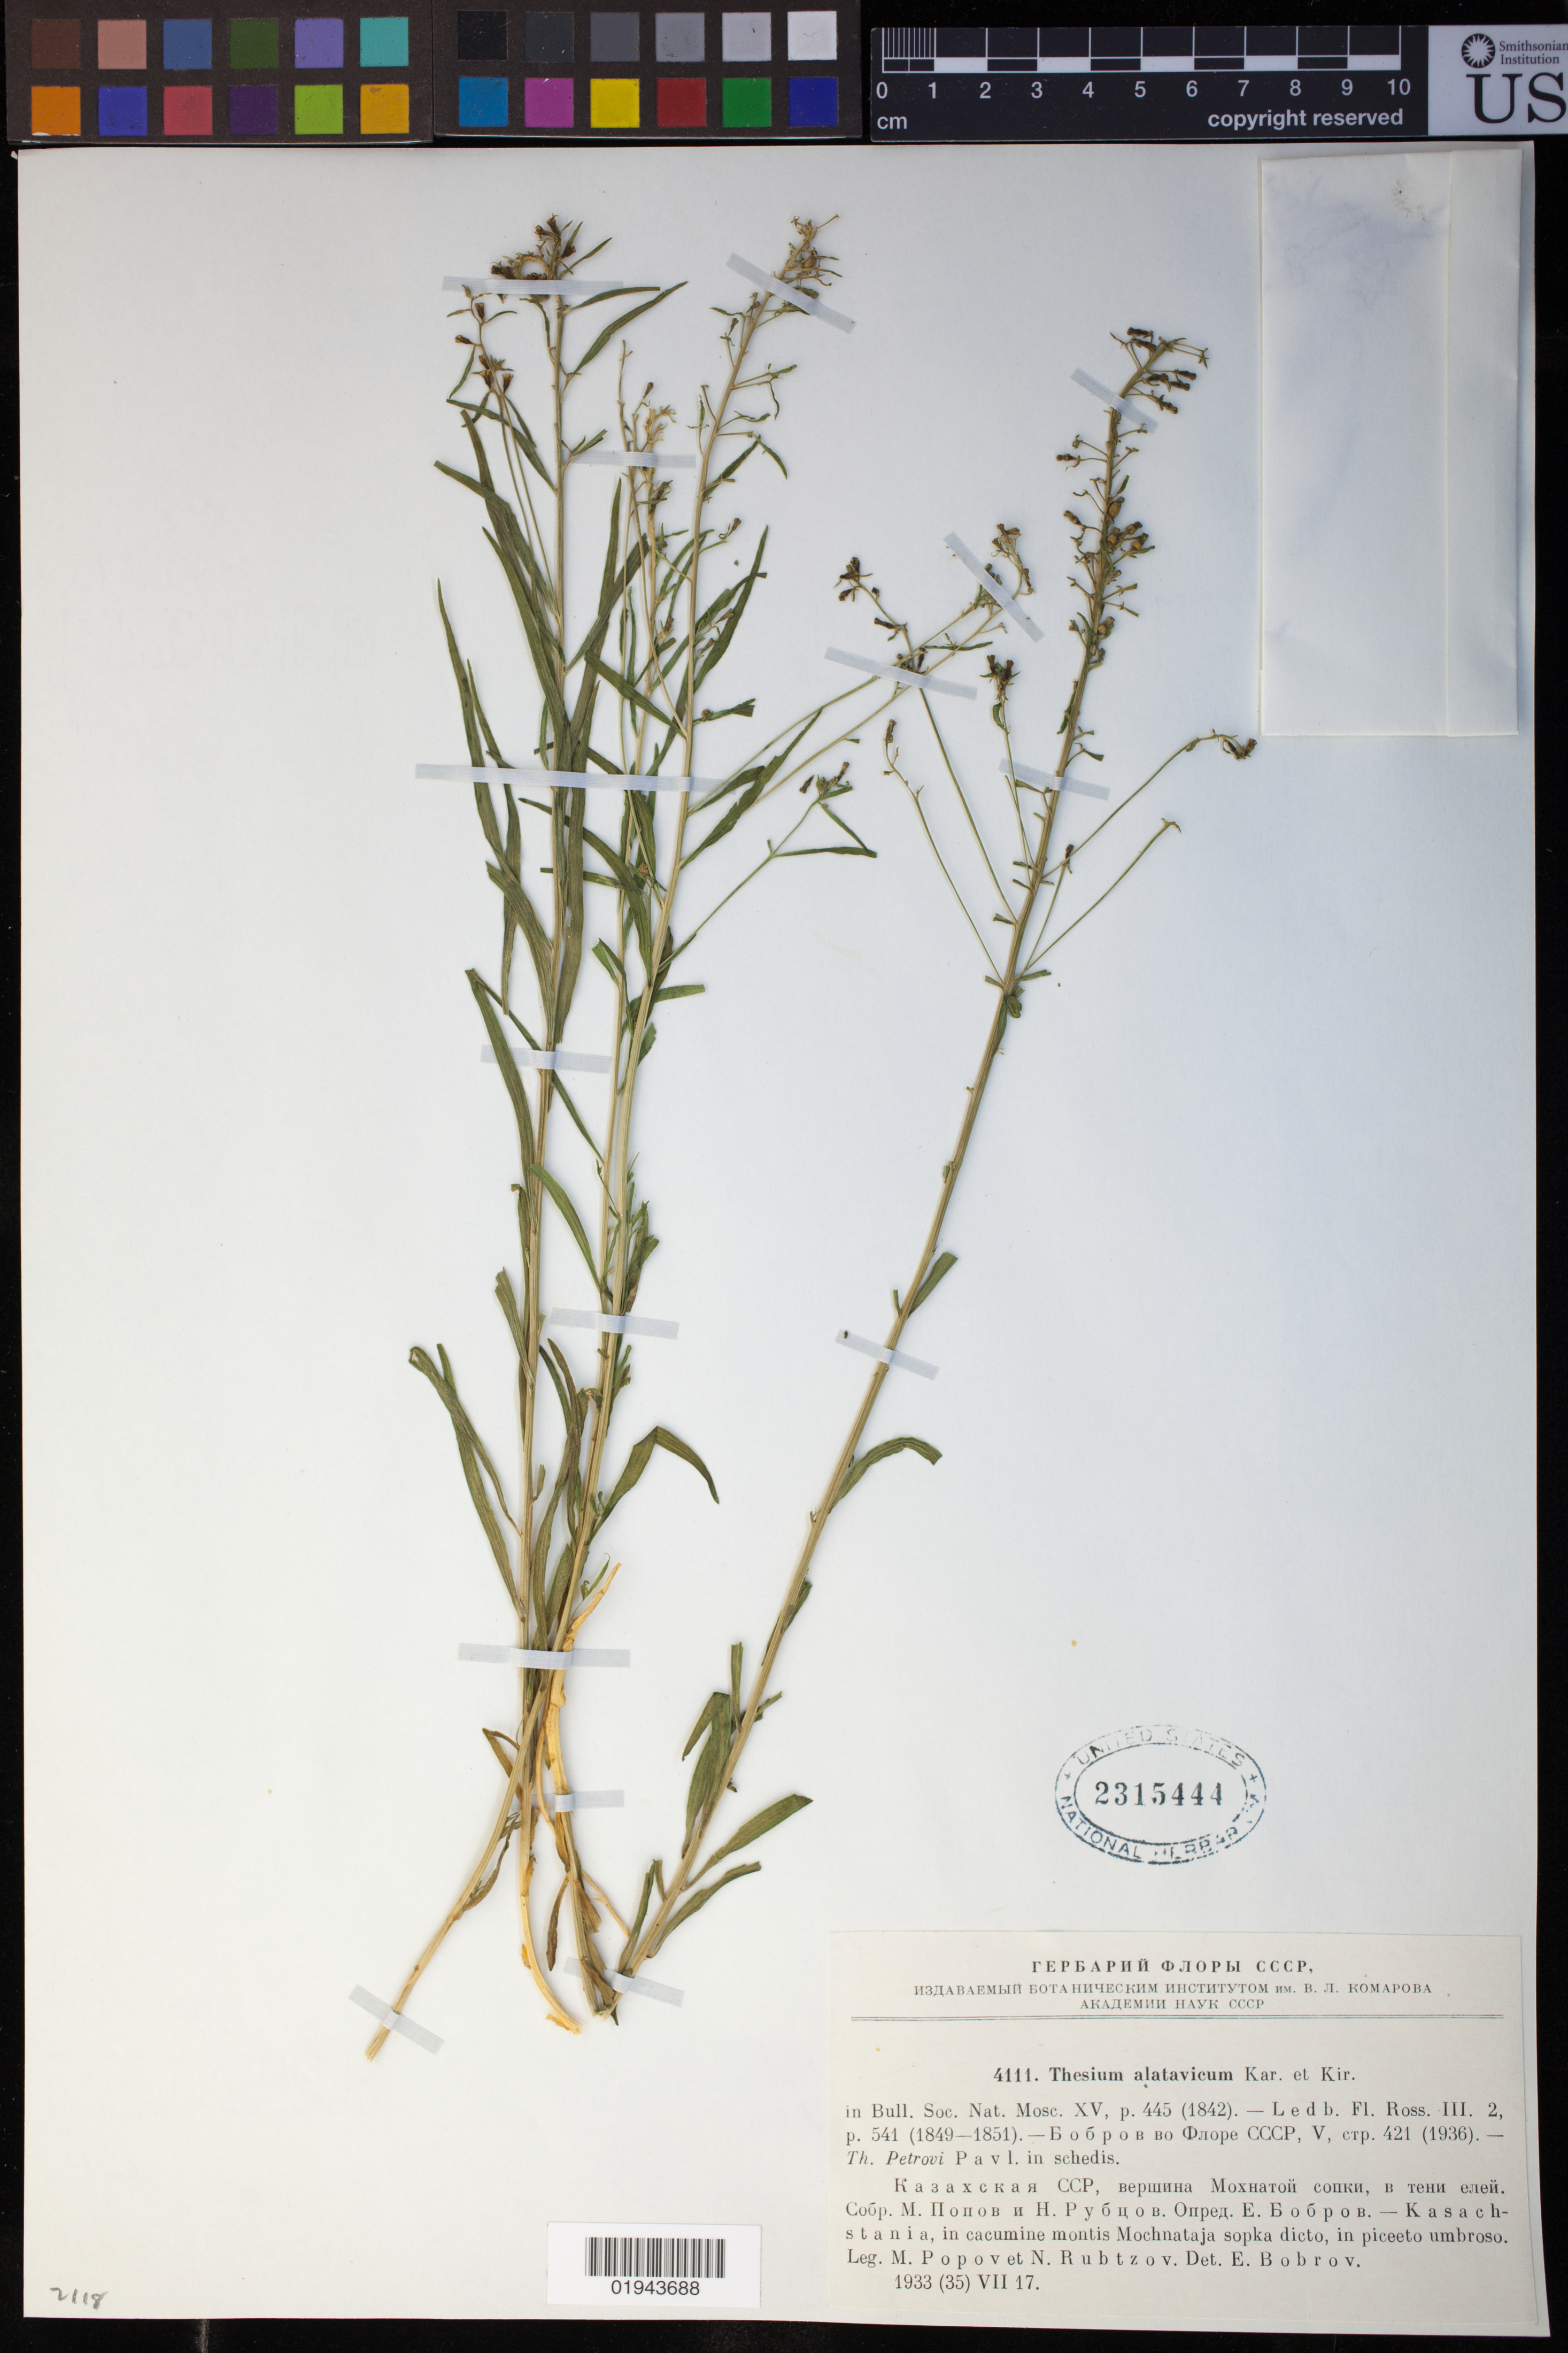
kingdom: Plantae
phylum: Tracheophyta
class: Magnoliopsida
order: Santalales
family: Thesiaceae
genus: Thesium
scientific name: Thesium alatavicum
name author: Kar.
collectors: M. Popov & N. Rubtzov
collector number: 4111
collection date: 1933-07-17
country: Kazakhstan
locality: Kasachstania, in cacumine montis Mochnataja sopka dicto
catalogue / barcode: US 2315444